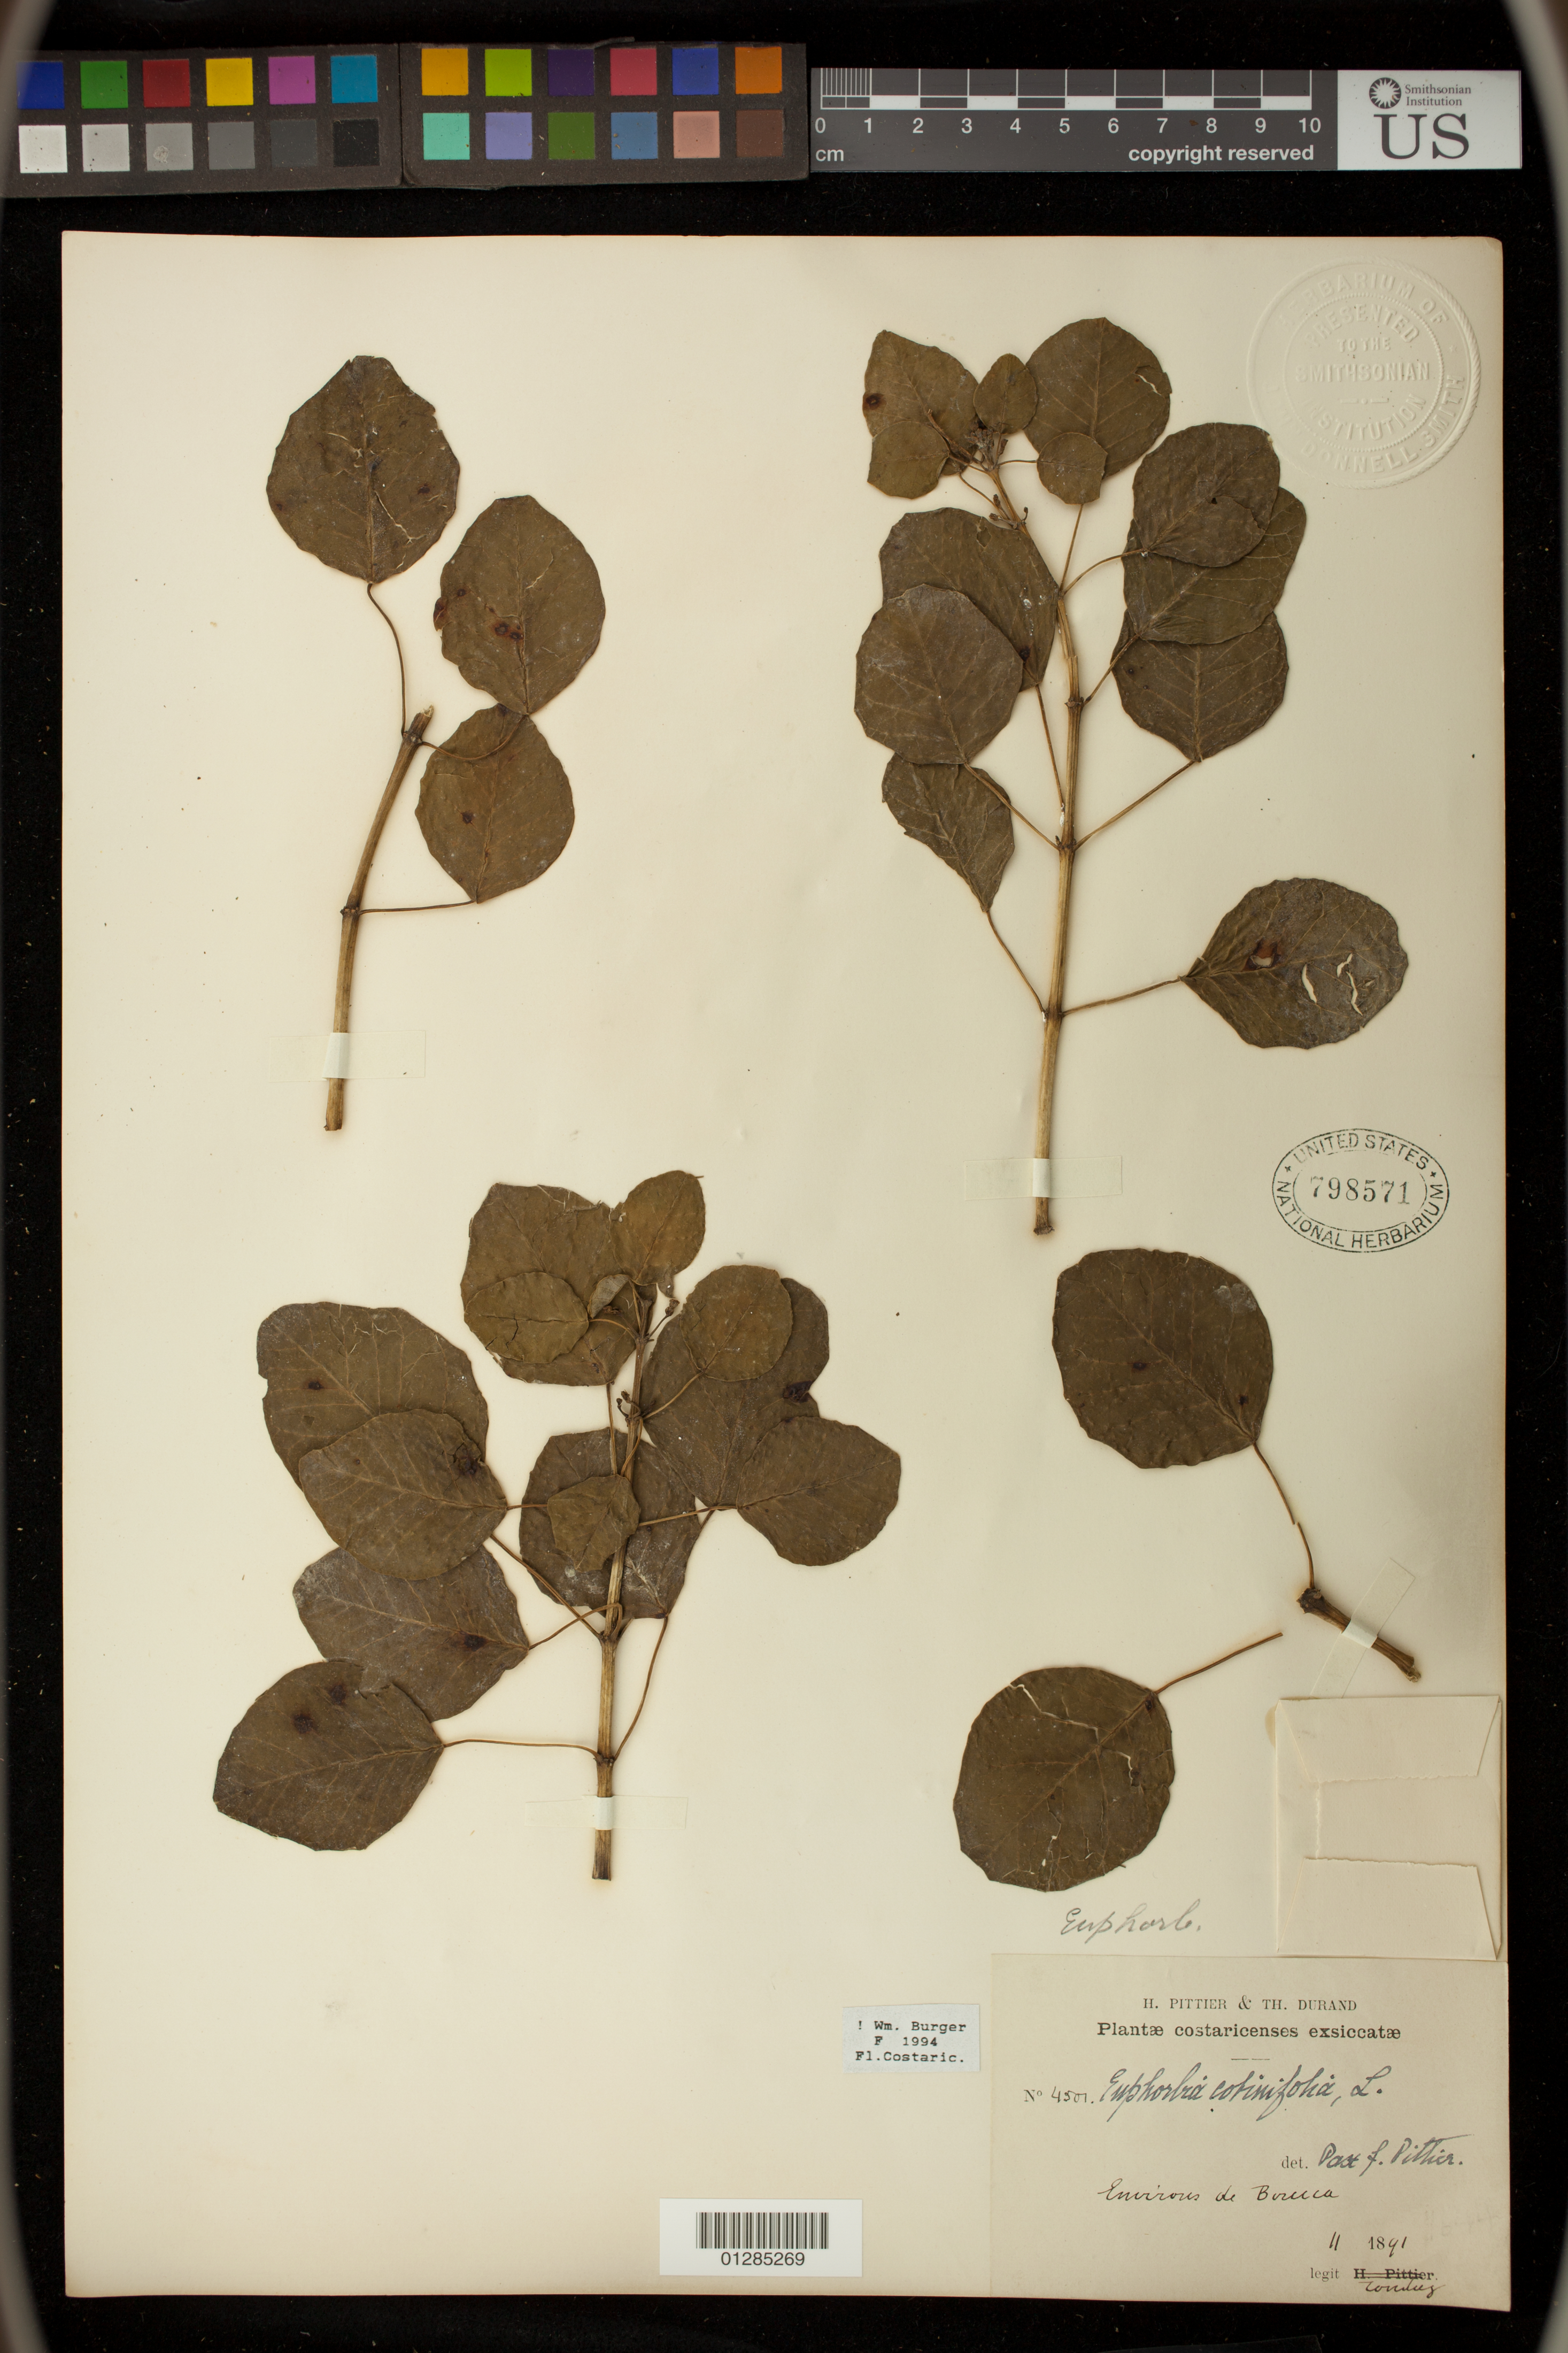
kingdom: Plantae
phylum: Tracheophyta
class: Magnoliopsida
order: Malpighiales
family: Euphorbiaceae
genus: Euphorbia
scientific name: Euphorbia cotinifolia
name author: L.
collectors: -. Tonsley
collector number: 4507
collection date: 1891-11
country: Costa Rica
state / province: Puntarenas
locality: Environs de Boruca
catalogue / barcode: US 798571